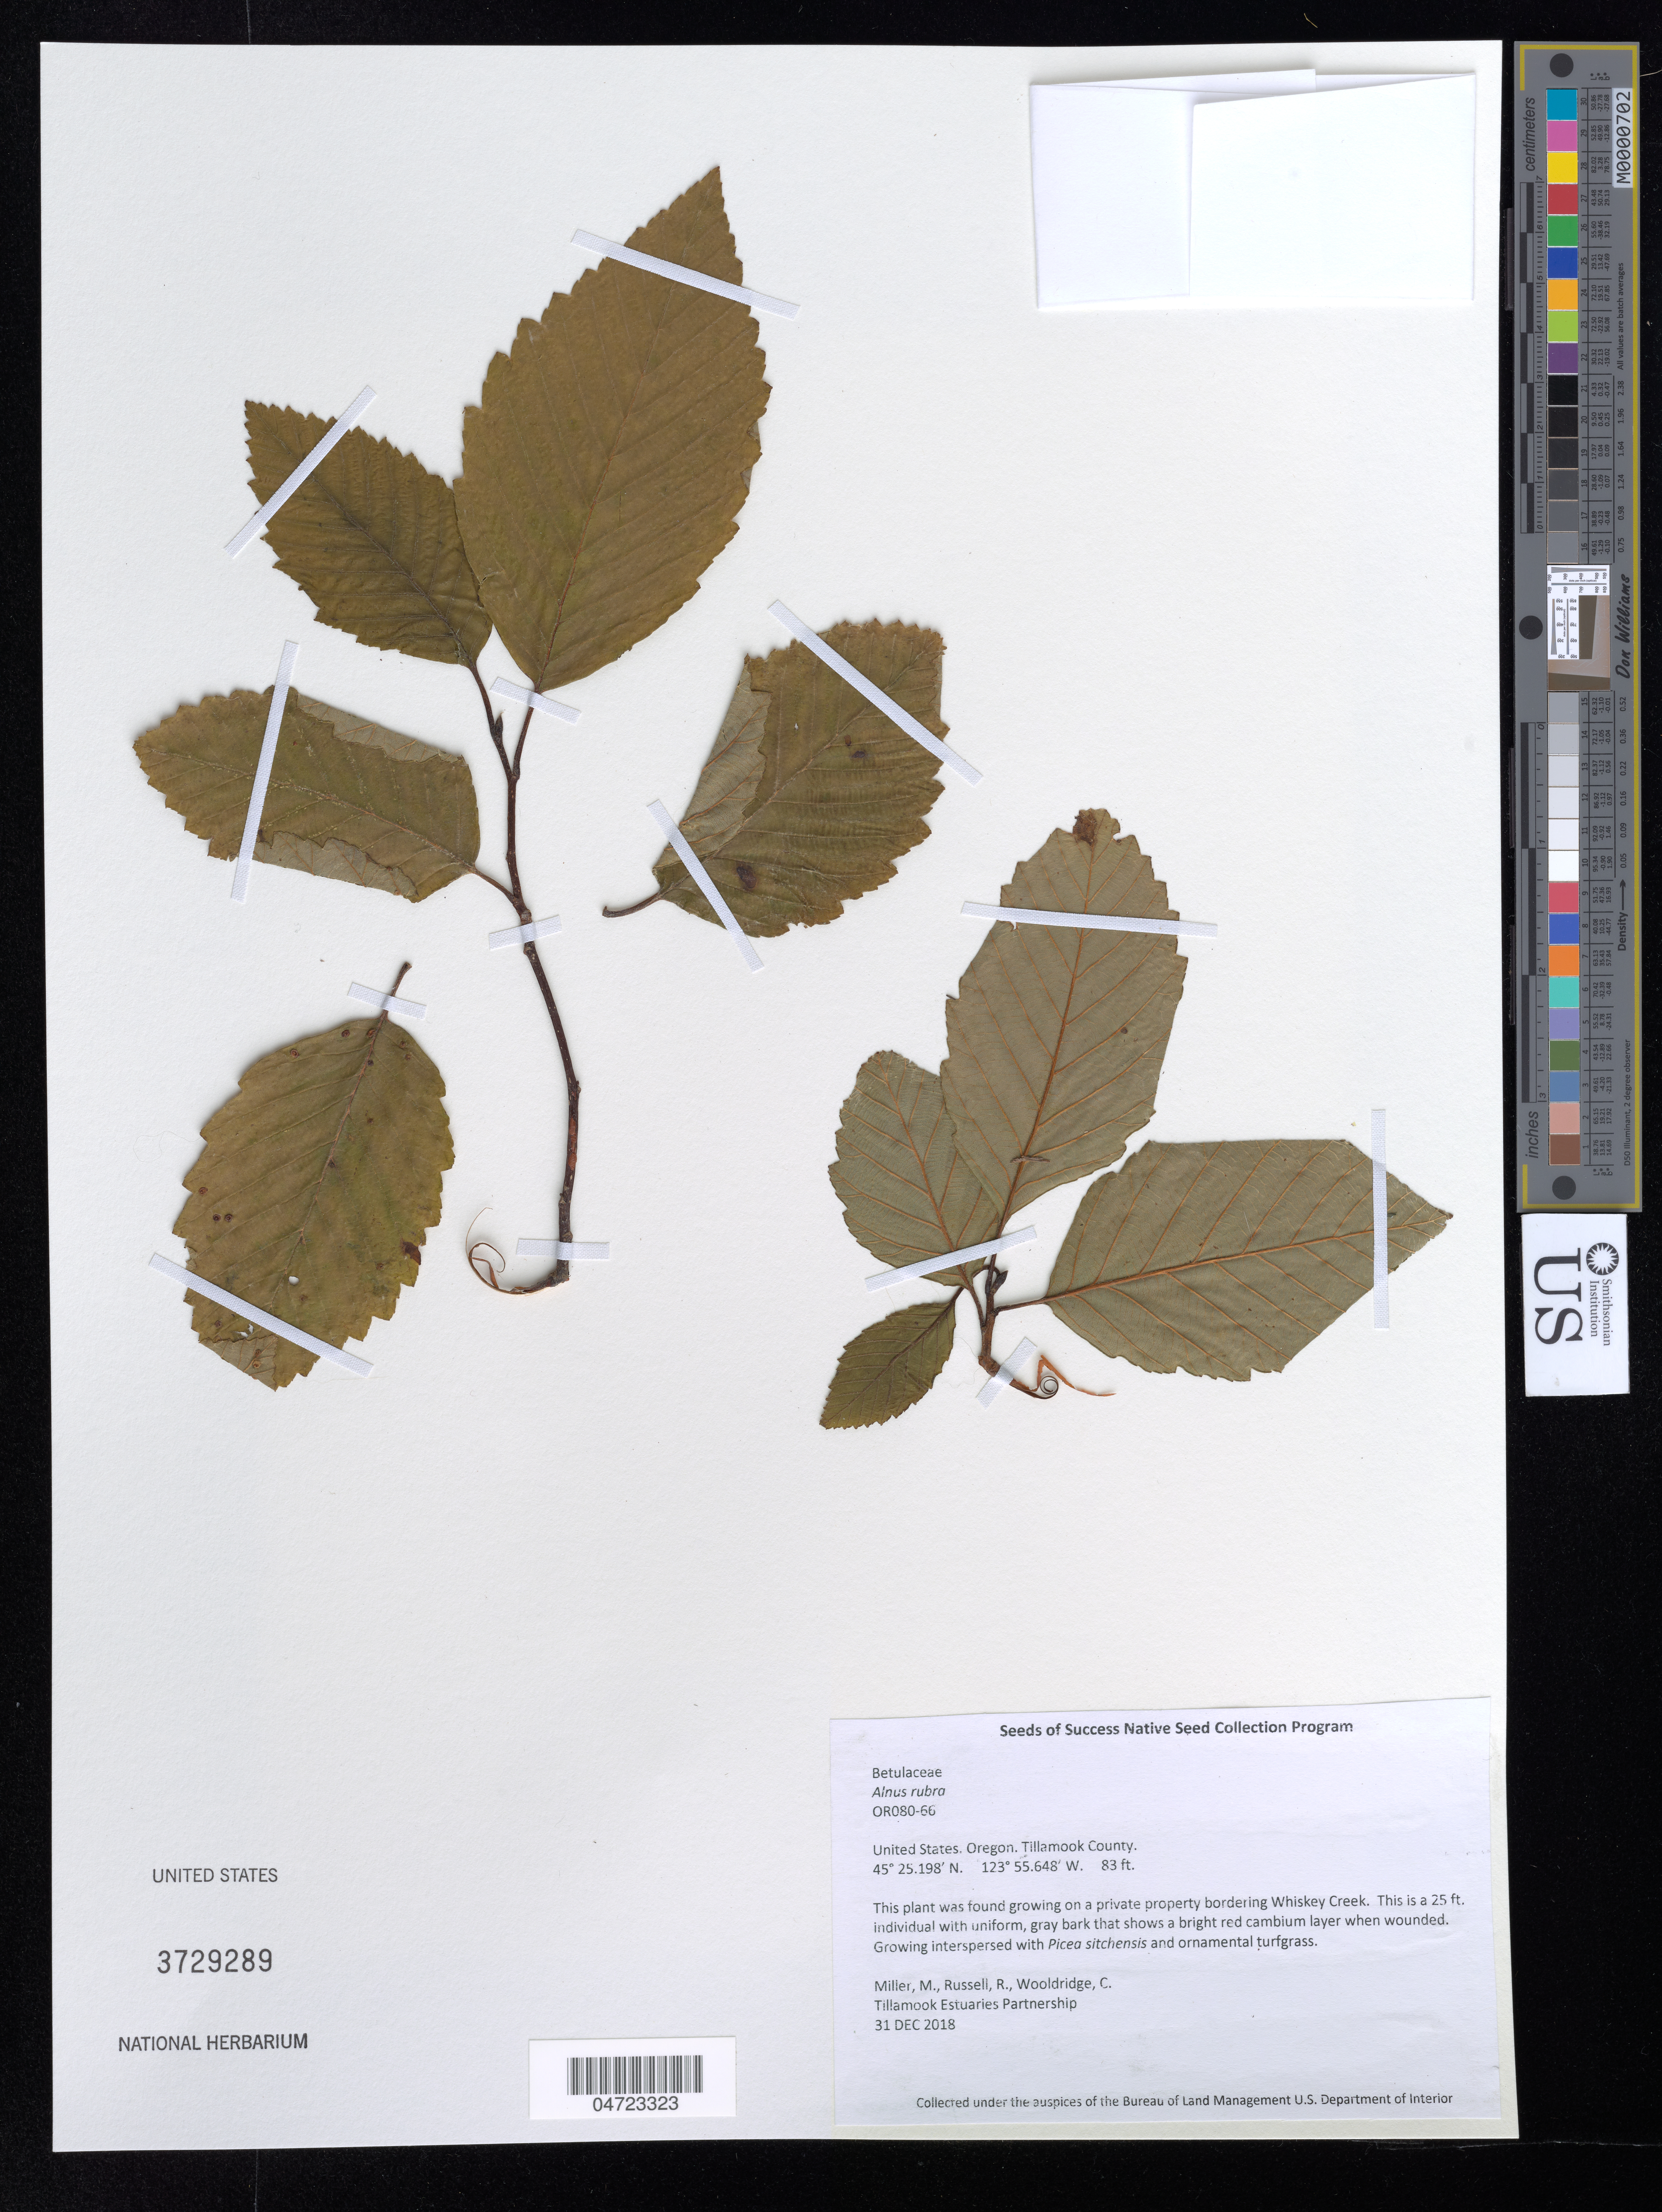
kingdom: Plantae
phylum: Tracheophyta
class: Magnoliopsida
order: Fagales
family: Betulaceae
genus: Alnus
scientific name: Alnus rubra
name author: Bong.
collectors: M. Miller, R. Russell & C. Wooldridge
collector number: OR080-66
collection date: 2018-12-31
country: United States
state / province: Oregon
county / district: Tillamook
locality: Tillamook County. On a private property bordering Whiskey Creek.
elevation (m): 25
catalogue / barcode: US 3729289